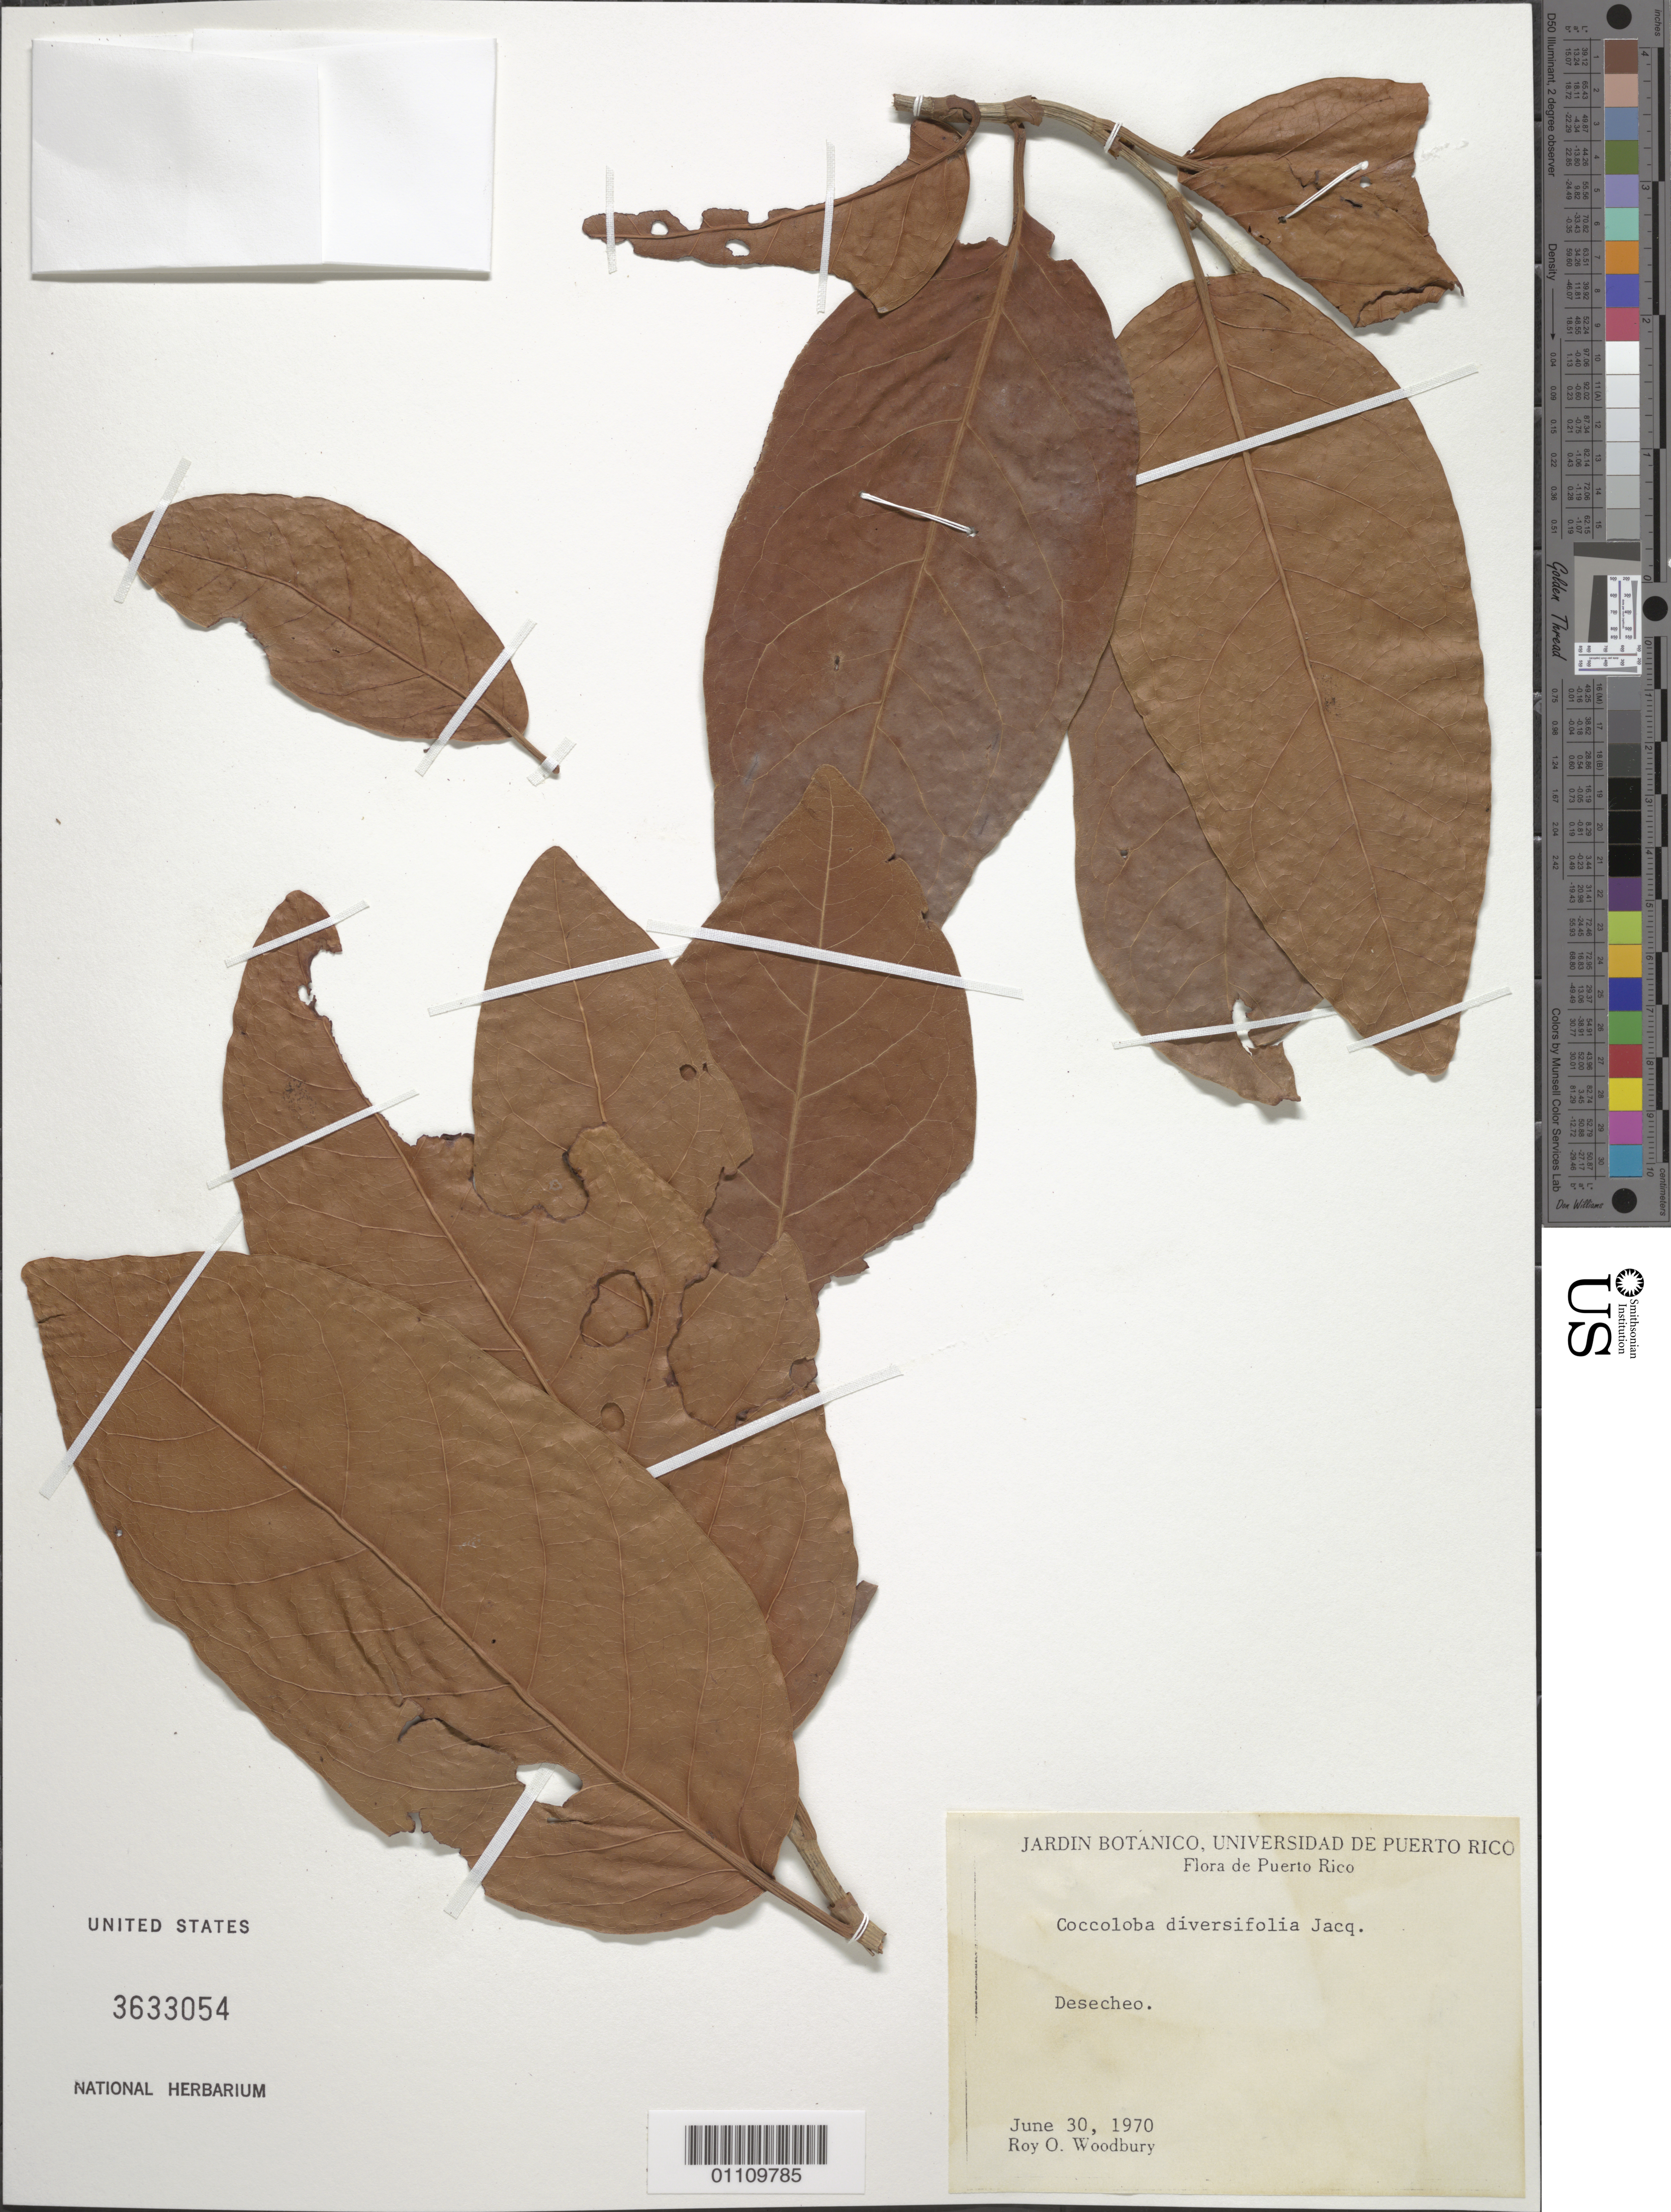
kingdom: Plantae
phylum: Tracheophyta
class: Magnoliopsida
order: Caryophyllales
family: Polygonaceae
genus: Coccoloba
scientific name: Coccoloba diversifolia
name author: Jacq.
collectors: R. O. Woodbury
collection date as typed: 30 Jun 1970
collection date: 1970-06-30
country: Puerto Rico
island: Desecheo I.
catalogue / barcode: US 3633054